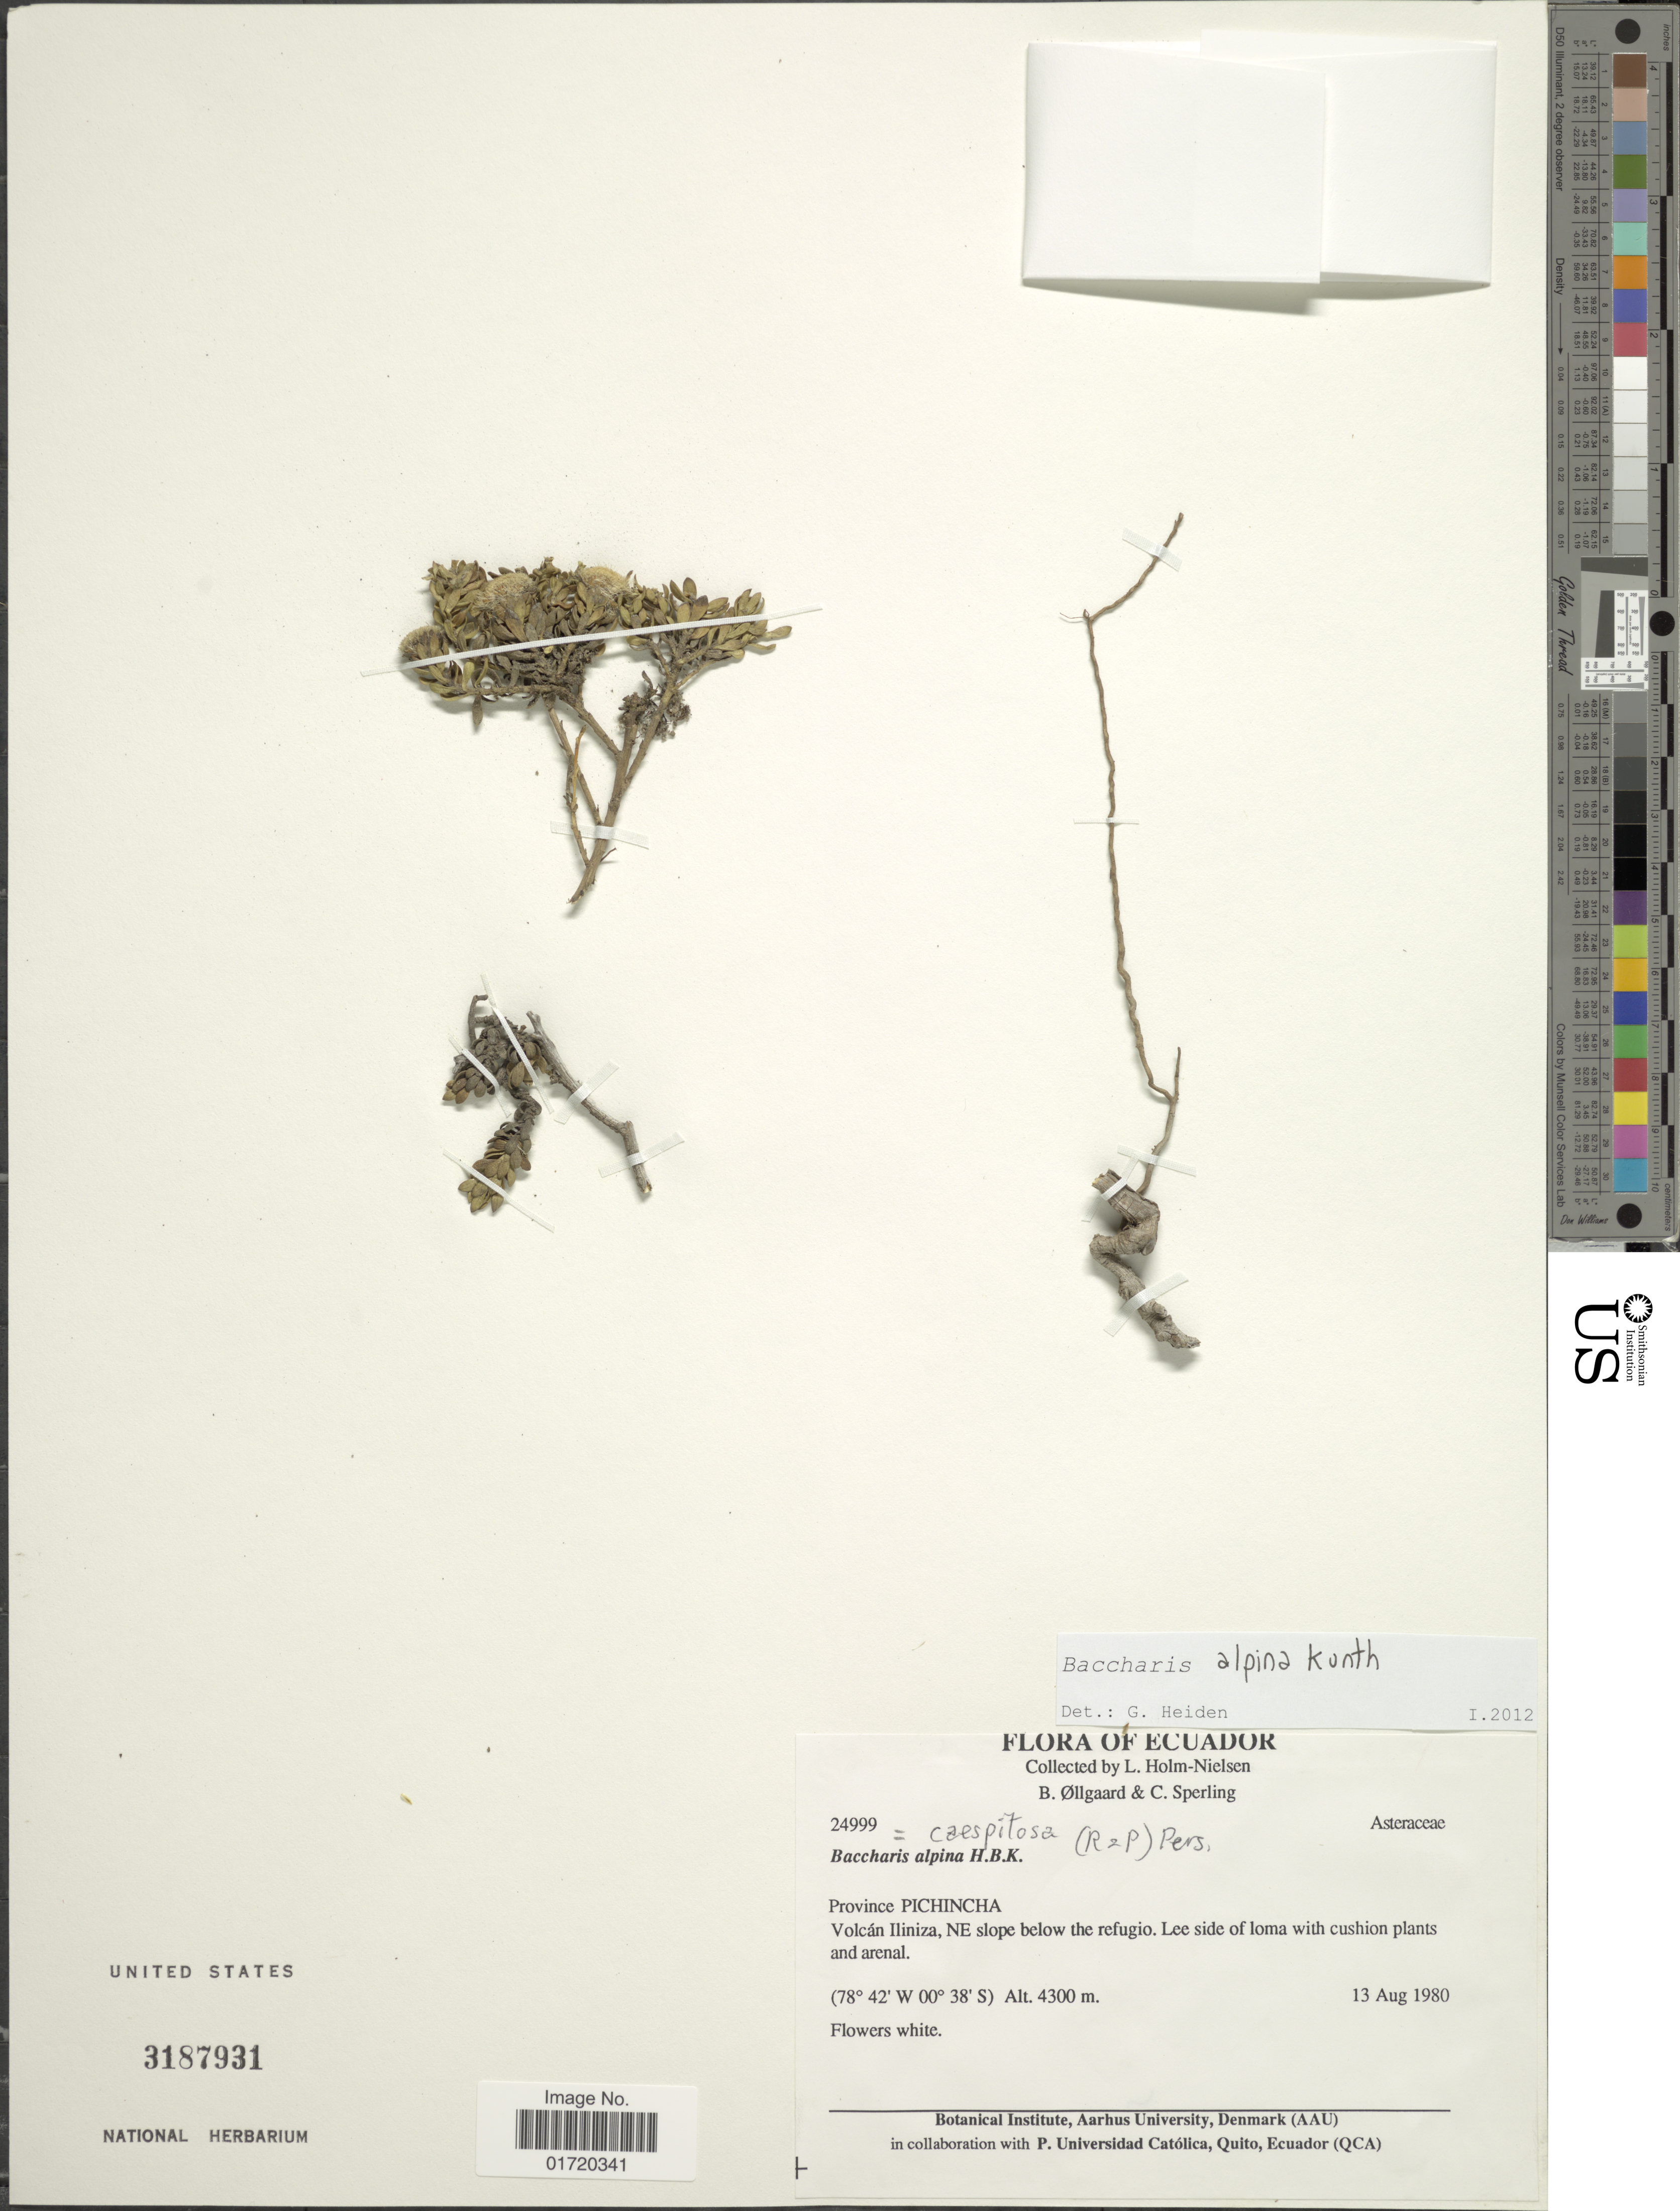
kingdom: Plantae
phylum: Tracheophyta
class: Magnoliopsida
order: Asterales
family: Asteraceae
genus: Baccharis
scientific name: Baccharis alpina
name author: Kunth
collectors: L. B. Holm-Nielsen, B. Øllgaard & C. Sperling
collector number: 24999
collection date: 1980-08-13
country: Ecuador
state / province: Pichincha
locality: Volcan Iliniza, NE slope below the refugio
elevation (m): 4300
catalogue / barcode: US 3187931